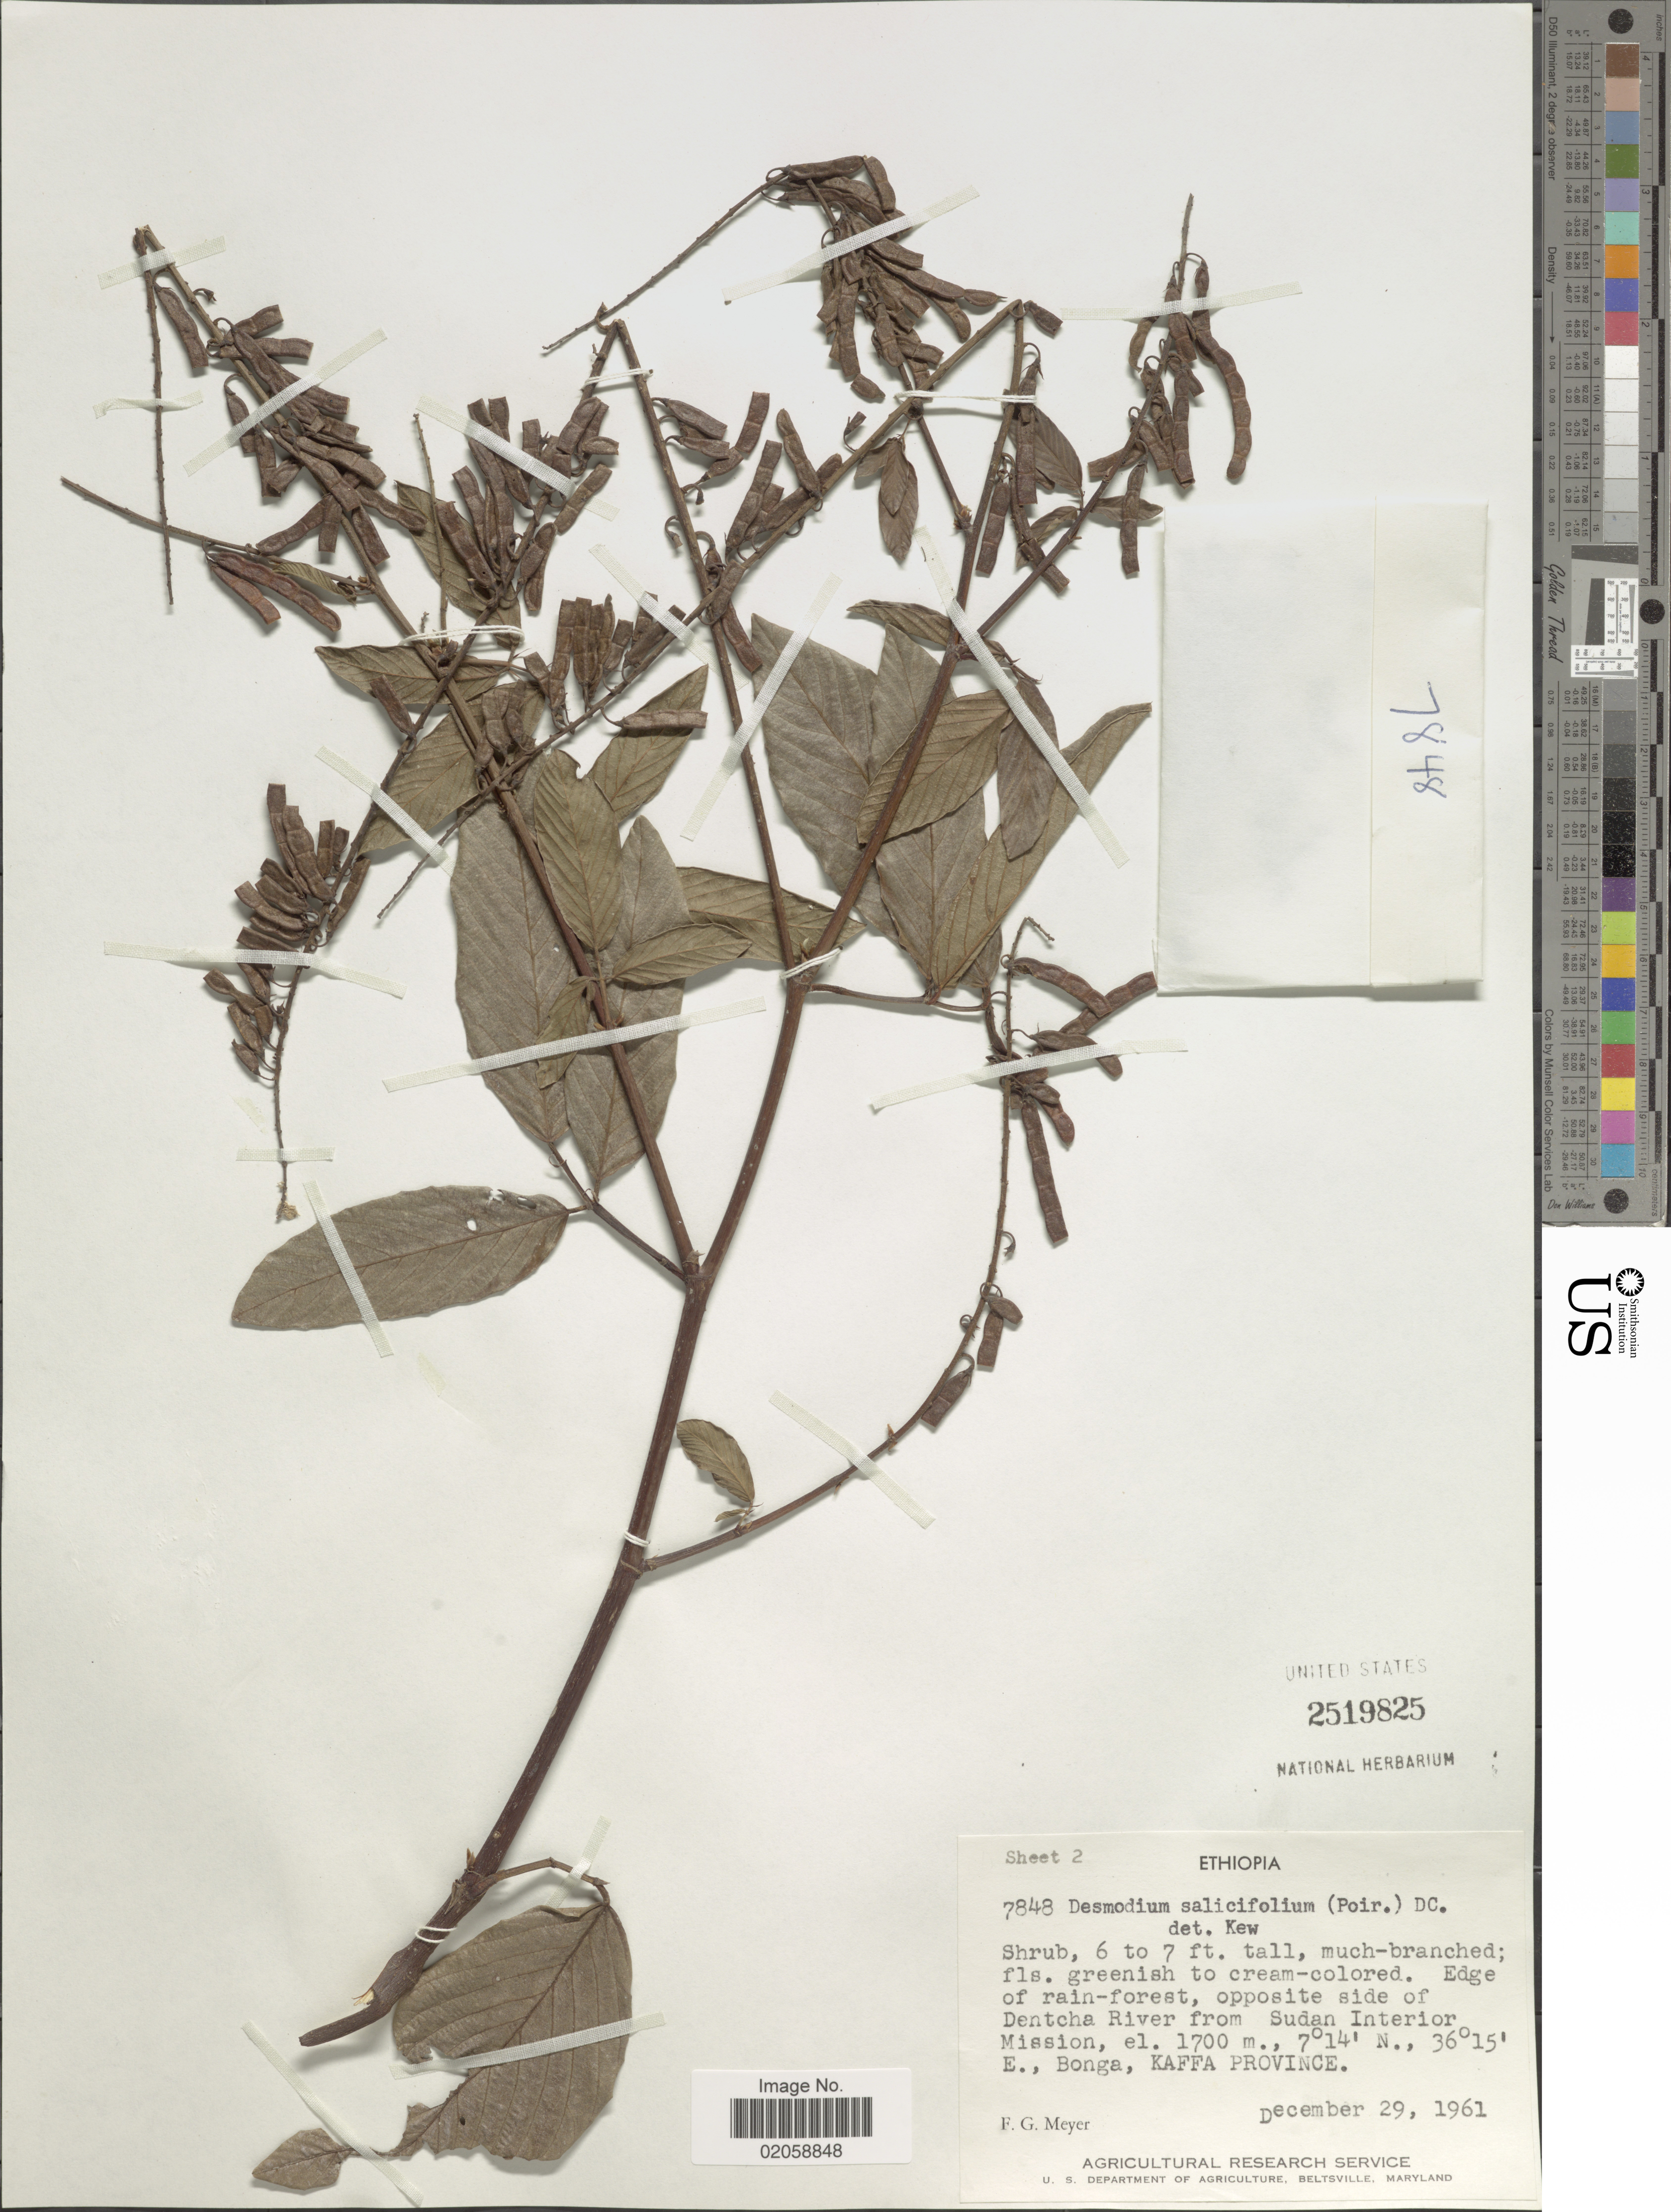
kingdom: Plantae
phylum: Tracheophyta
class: Magnoliopsida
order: Fabales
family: Fabaceae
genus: Pleurolobus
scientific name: Pleurolobus salicifolius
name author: (Poir.) H. Ohashi & K. Ohashi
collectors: F. G. Meyer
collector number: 7848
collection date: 1961-12-29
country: Ethiopia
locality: Edge of rain-forest, opposite side of Dentcha River from Sudan Interior Mission, Bonga, Kaffa Province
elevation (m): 1700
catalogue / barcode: US 2519825